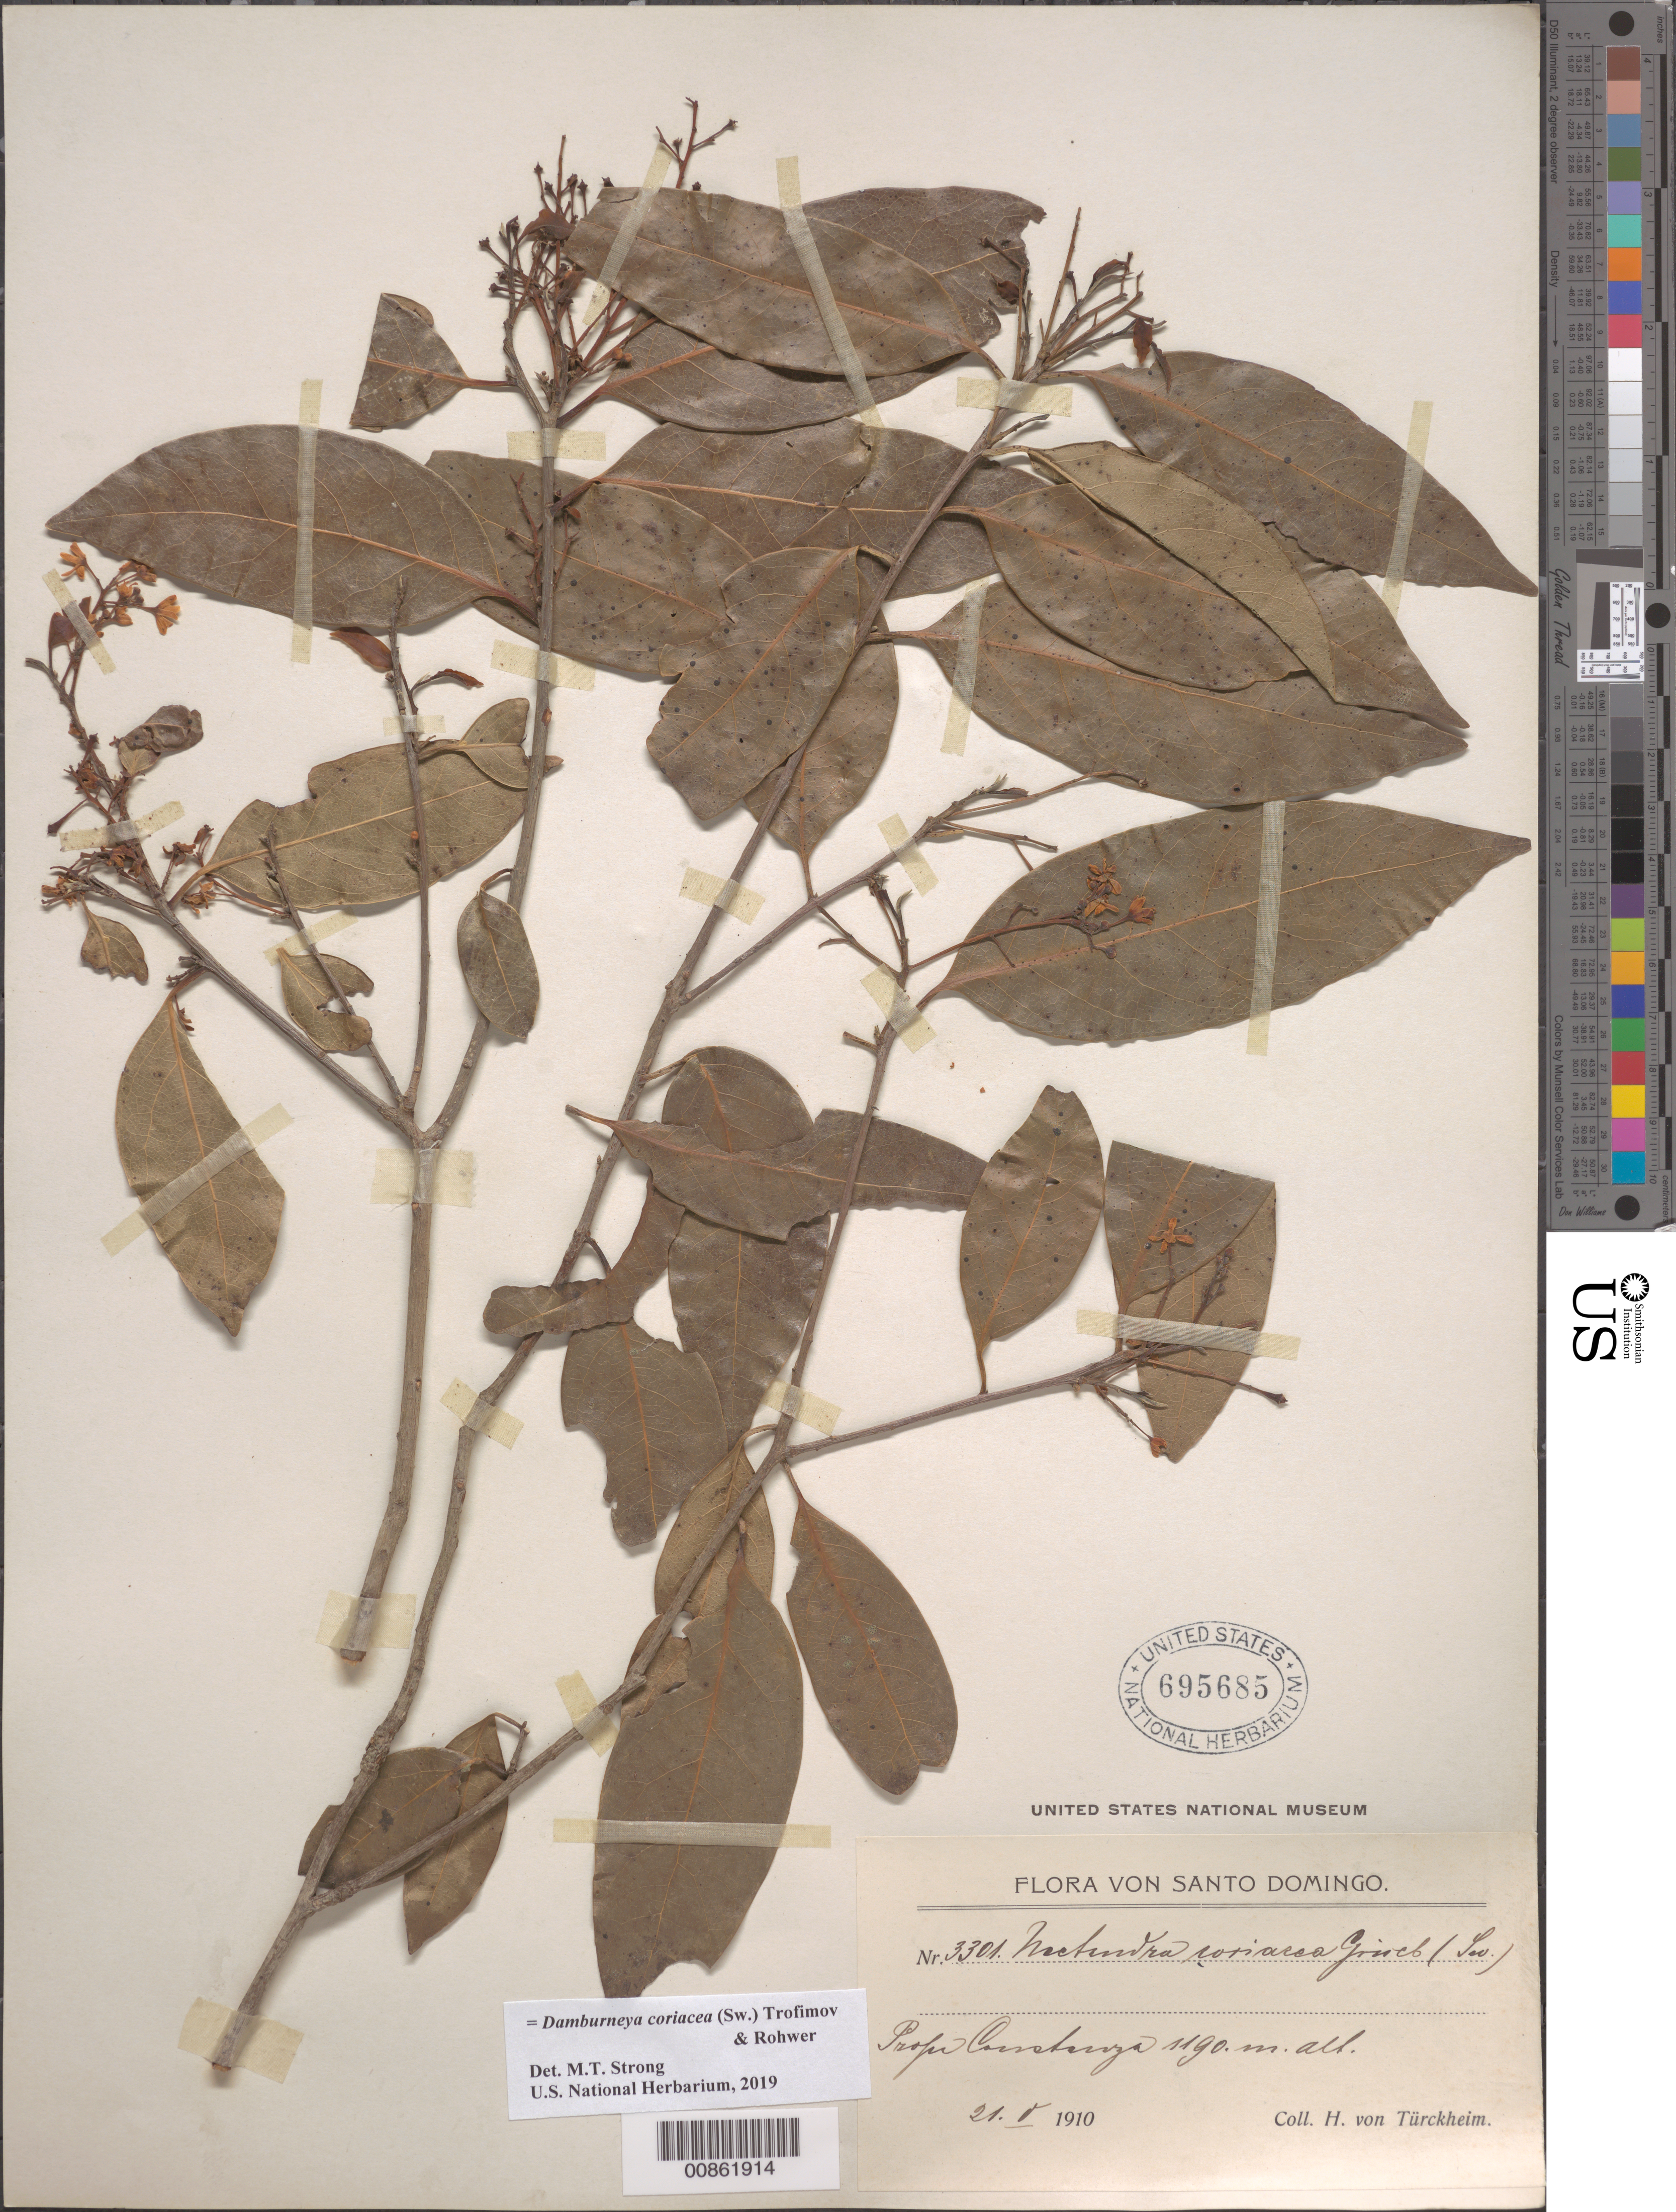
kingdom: Plantae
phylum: Tracheophyta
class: Magnoliopsida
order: Laurales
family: Lauraceae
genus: Damburneya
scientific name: Damburneya coriacea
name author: (Sw.) Trofimov & Rohwer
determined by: Strong, M. T., (US), Smithsonian Institution - National Museum of Natural History (UNITED STATES)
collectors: H. von Türckheim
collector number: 3301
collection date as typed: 21 May 1910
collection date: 1910-05-21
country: Dominican Republic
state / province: La Vega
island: Hispaniola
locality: Prope Constanza.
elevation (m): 1190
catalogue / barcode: US 695685